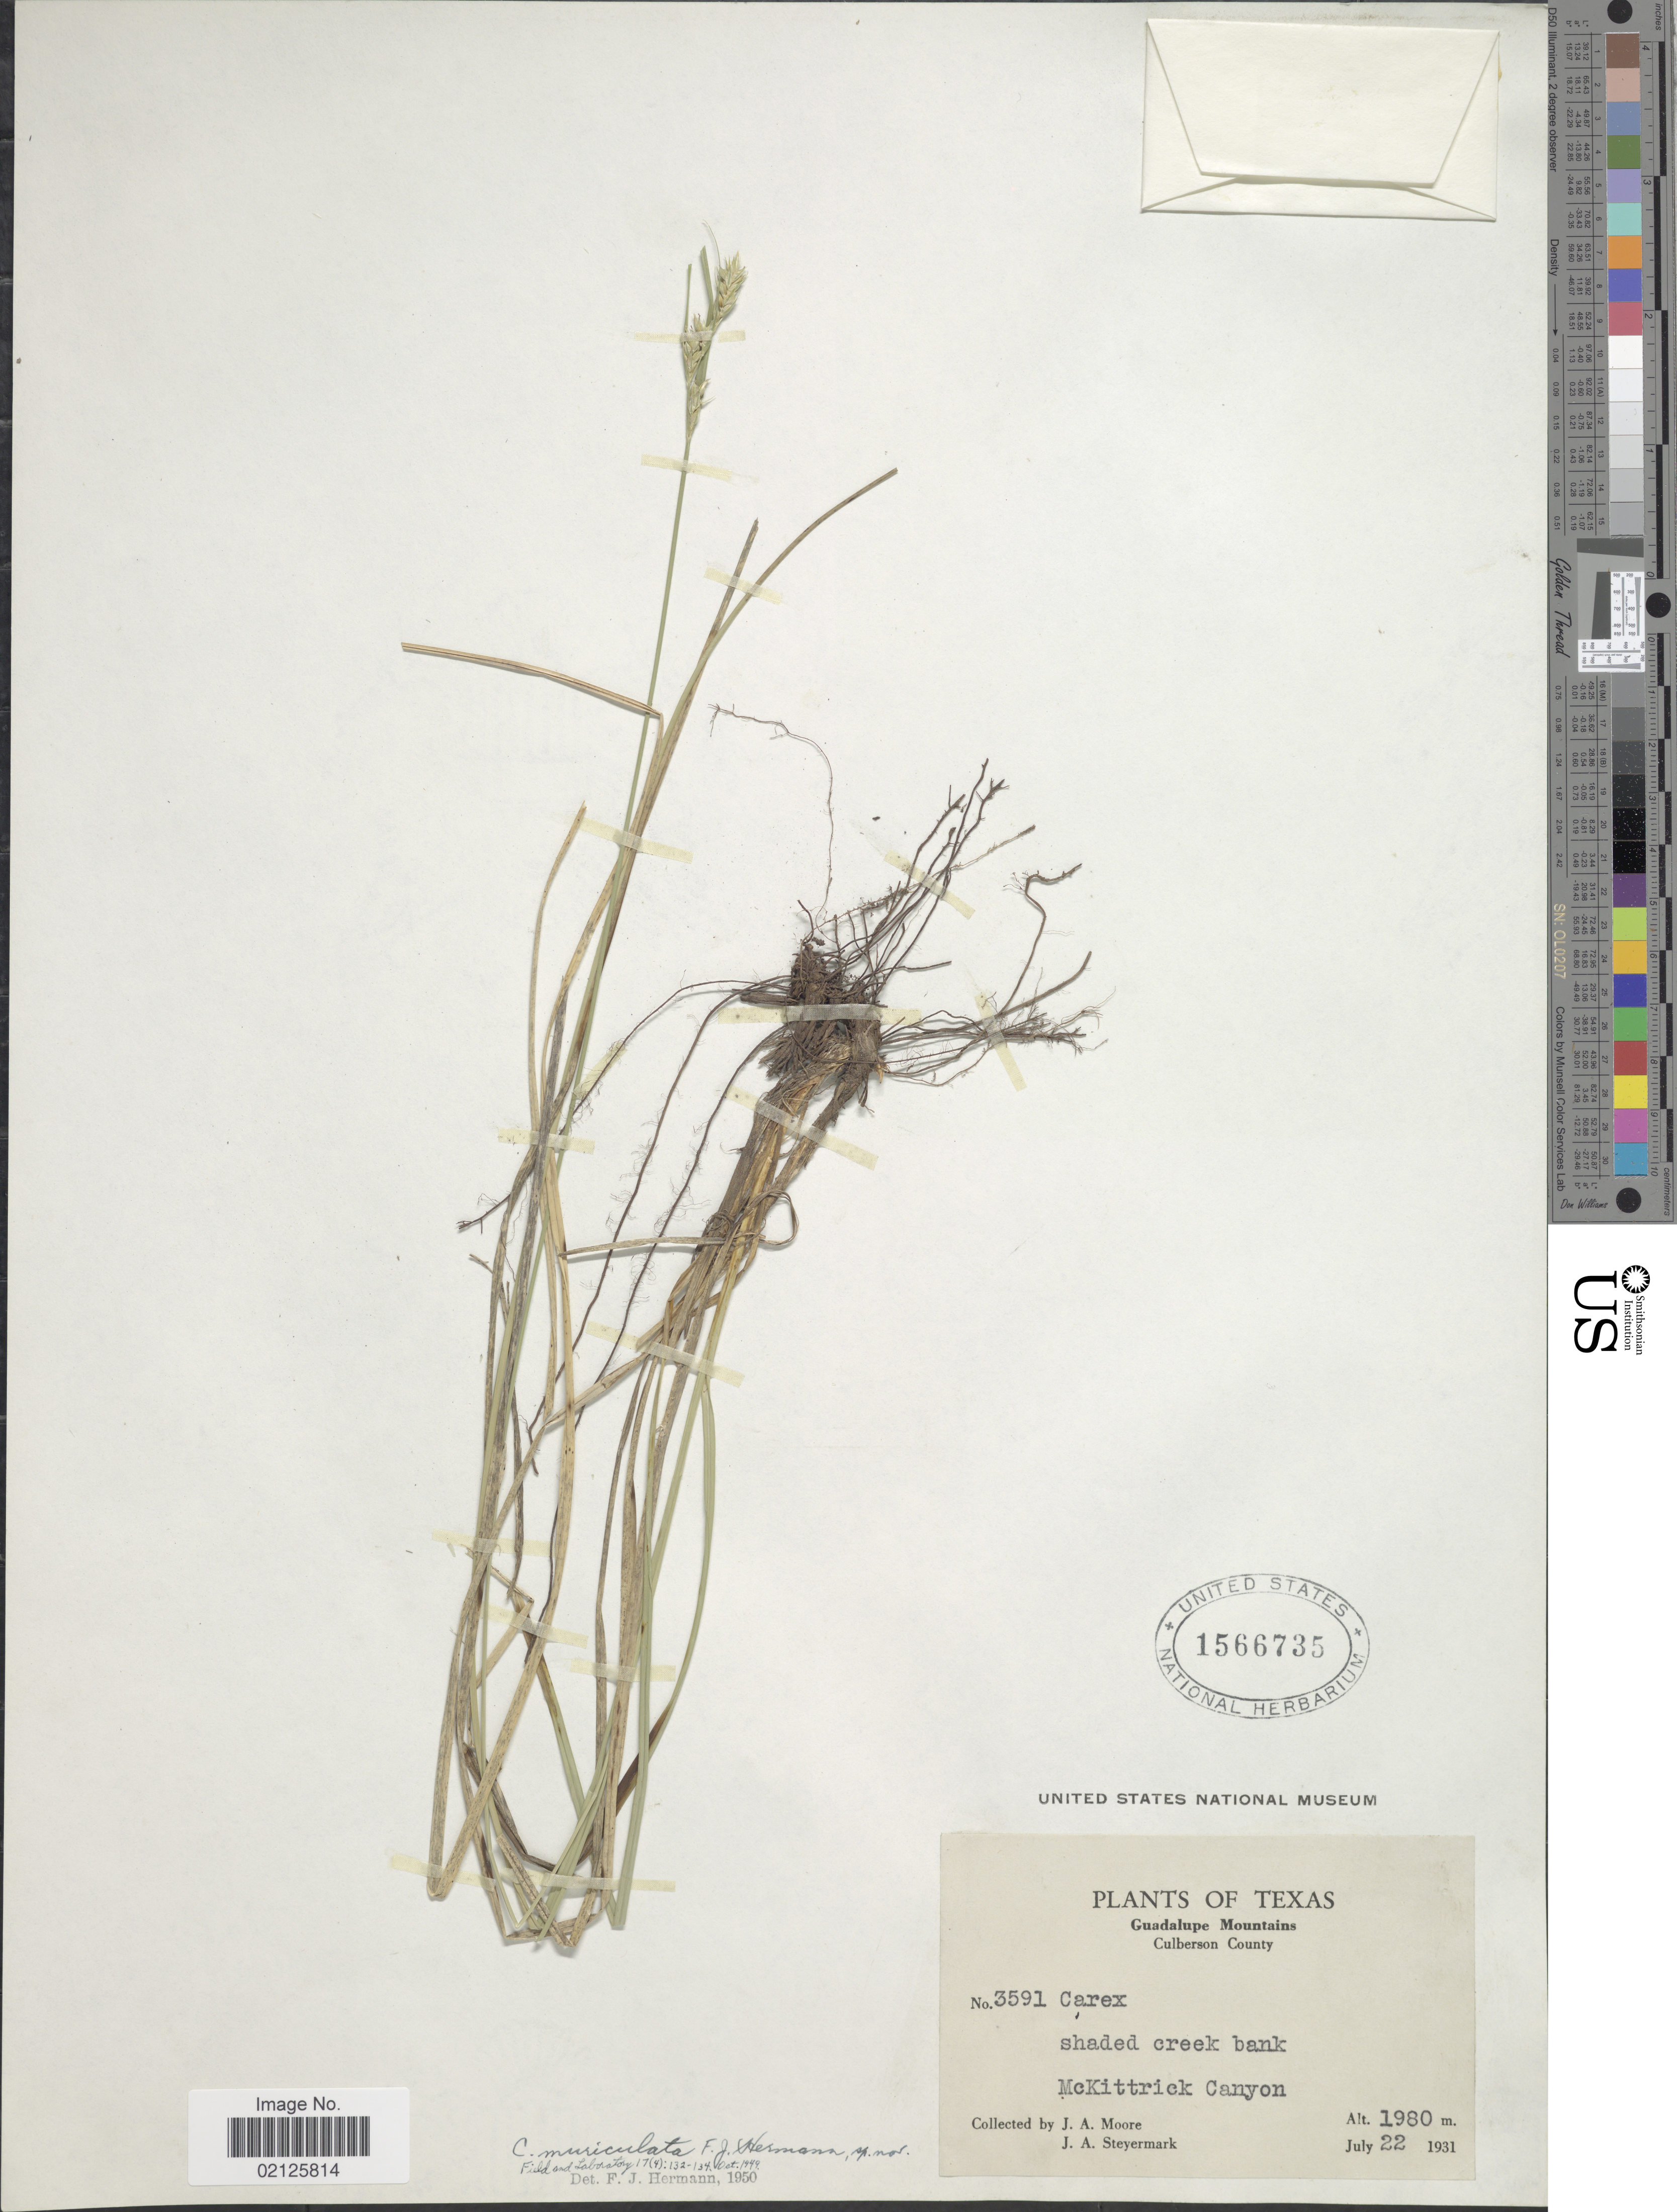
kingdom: Plantae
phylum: Tracheophyta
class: Liliopsida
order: Poales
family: Cyperaceae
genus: Carex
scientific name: Carex muriculata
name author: F.J. Herm.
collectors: J. A. Moore & J. Steyermark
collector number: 3591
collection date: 1931-07-22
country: United States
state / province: Texas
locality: Guadalupe Mountains, Culberson County, shaded creek bank, McKittrick Canyon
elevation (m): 1980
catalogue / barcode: US 1566735